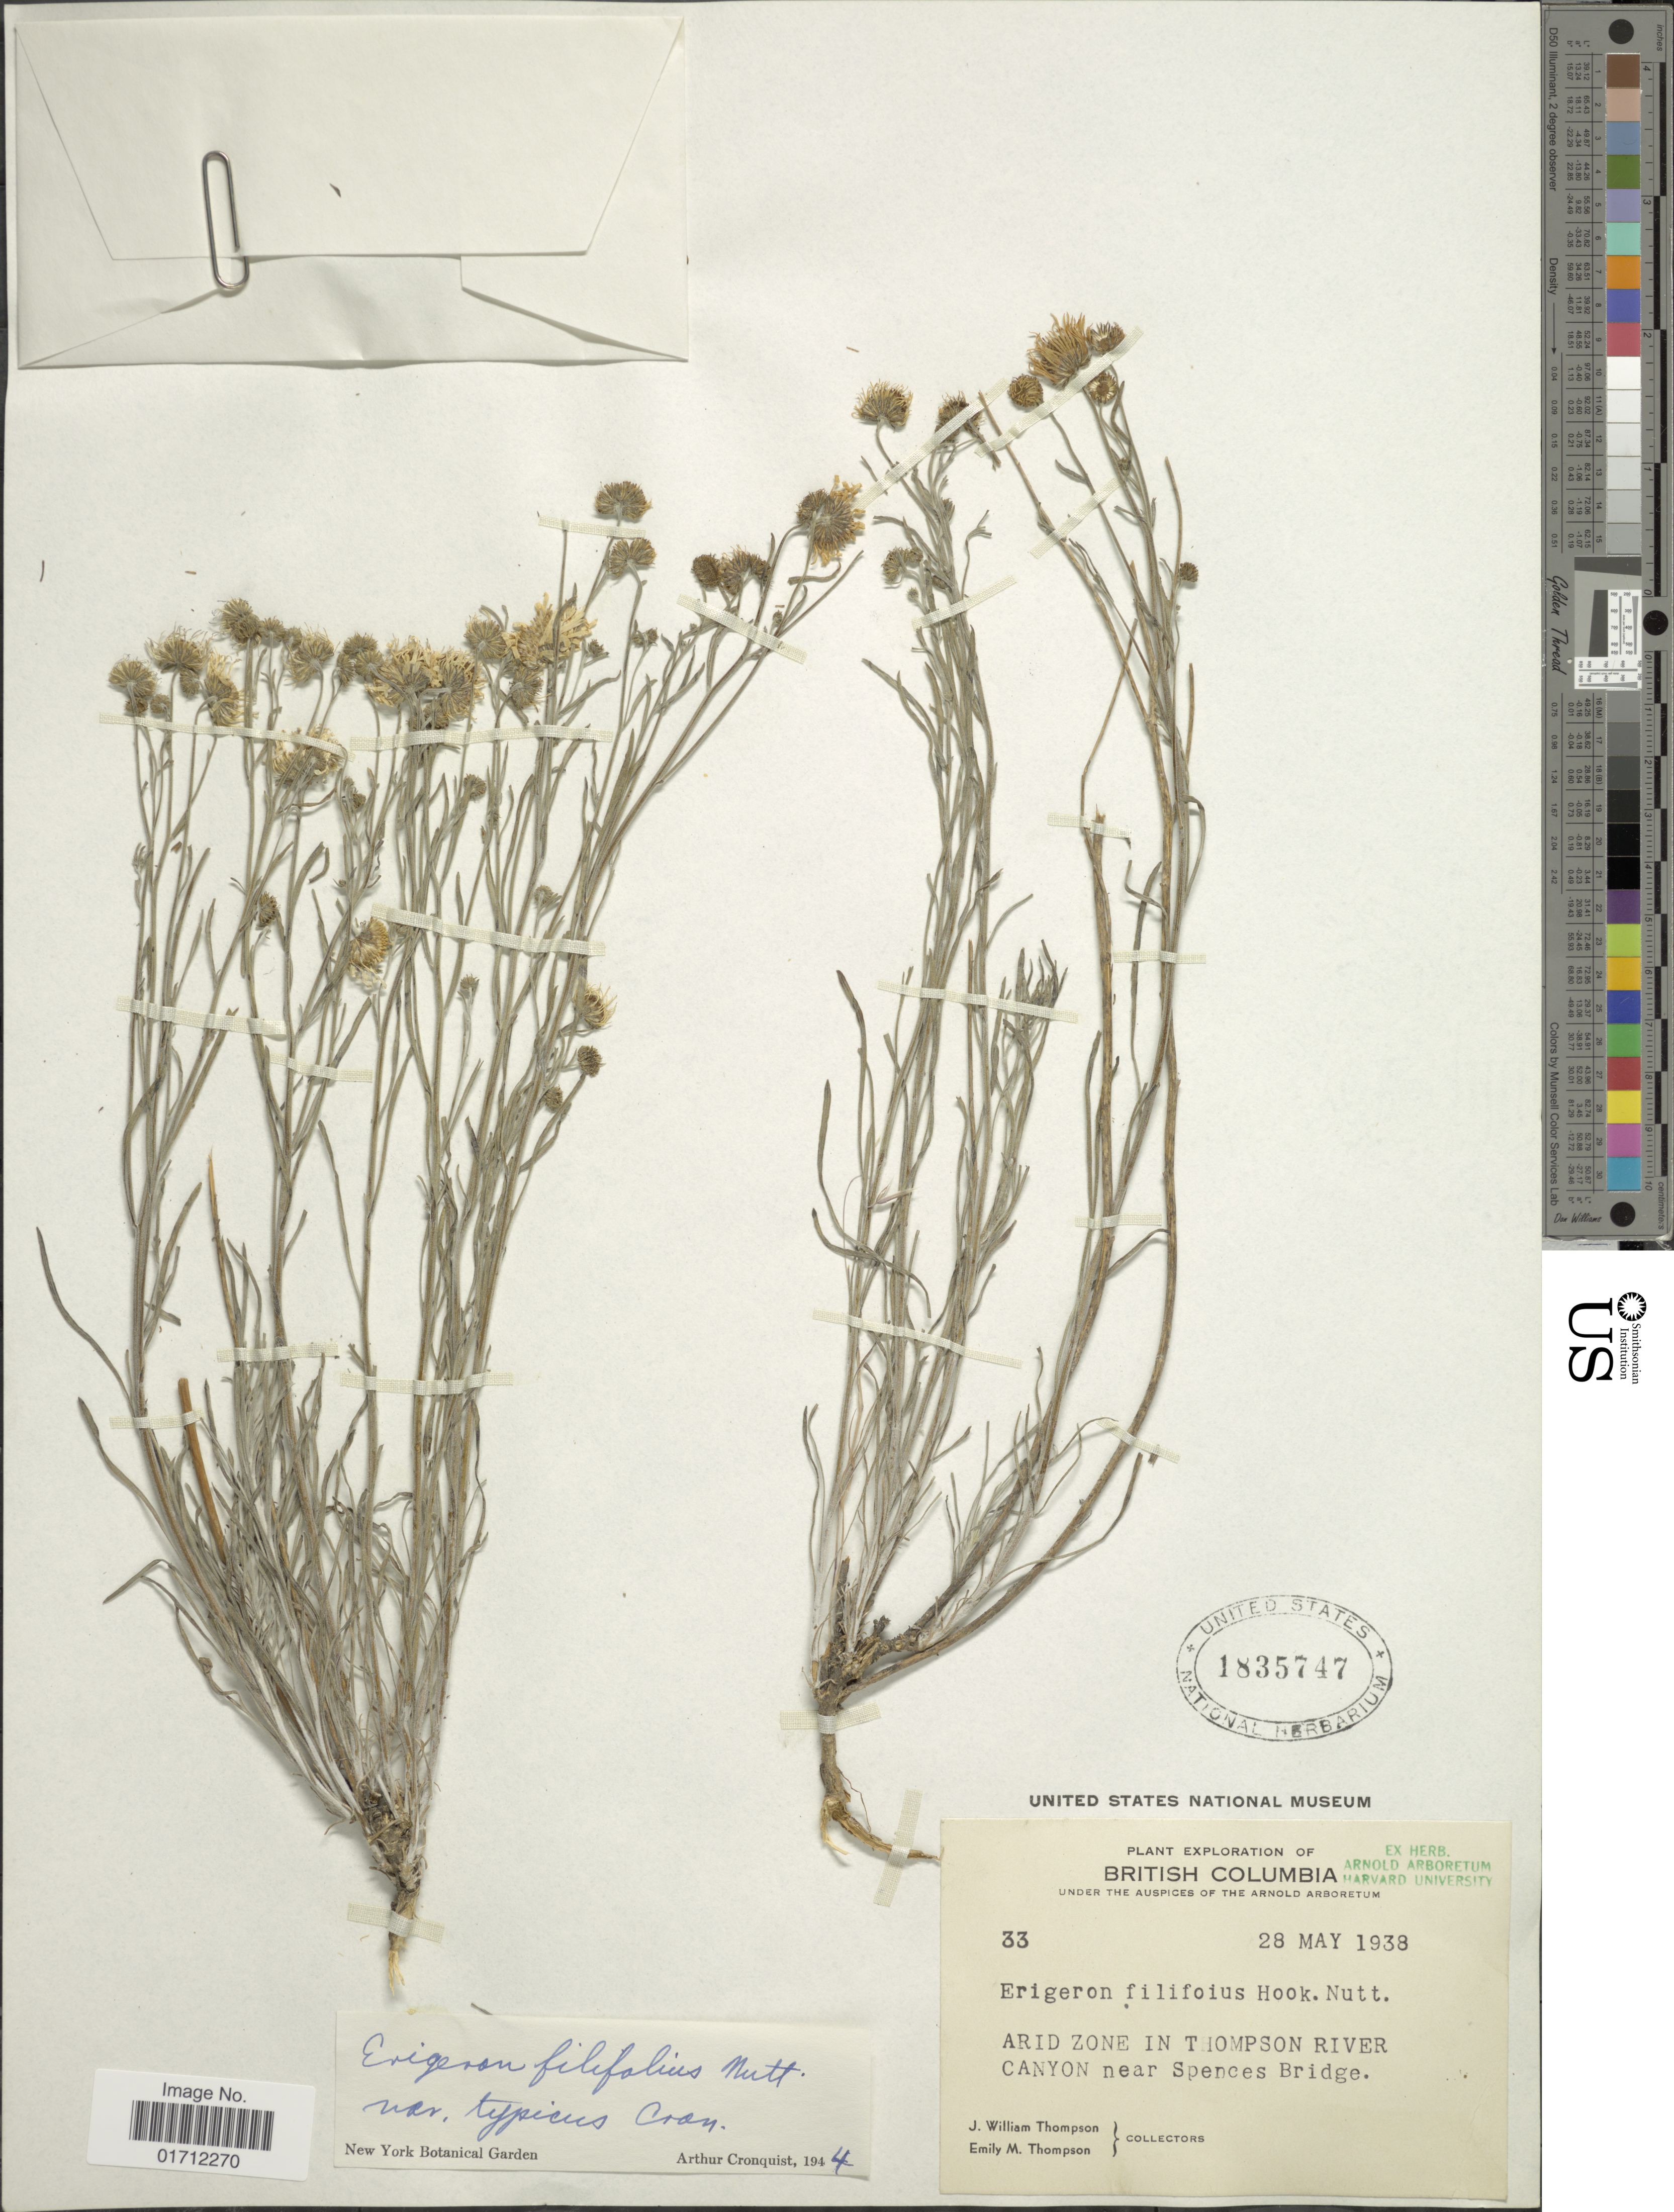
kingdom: Plantae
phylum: Tracheophyta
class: Magnoliopsida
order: Asterales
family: Asteraceae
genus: Erigeron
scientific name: Erigeron filifolius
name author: (Hook.) Nutt.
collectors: J. W. Thompson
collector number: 33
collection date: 1938-05-28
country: Canada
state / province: British Columbia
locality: Arid Zone in Thompson River Canyon near Spences Bridge.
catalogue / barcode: US 1835747